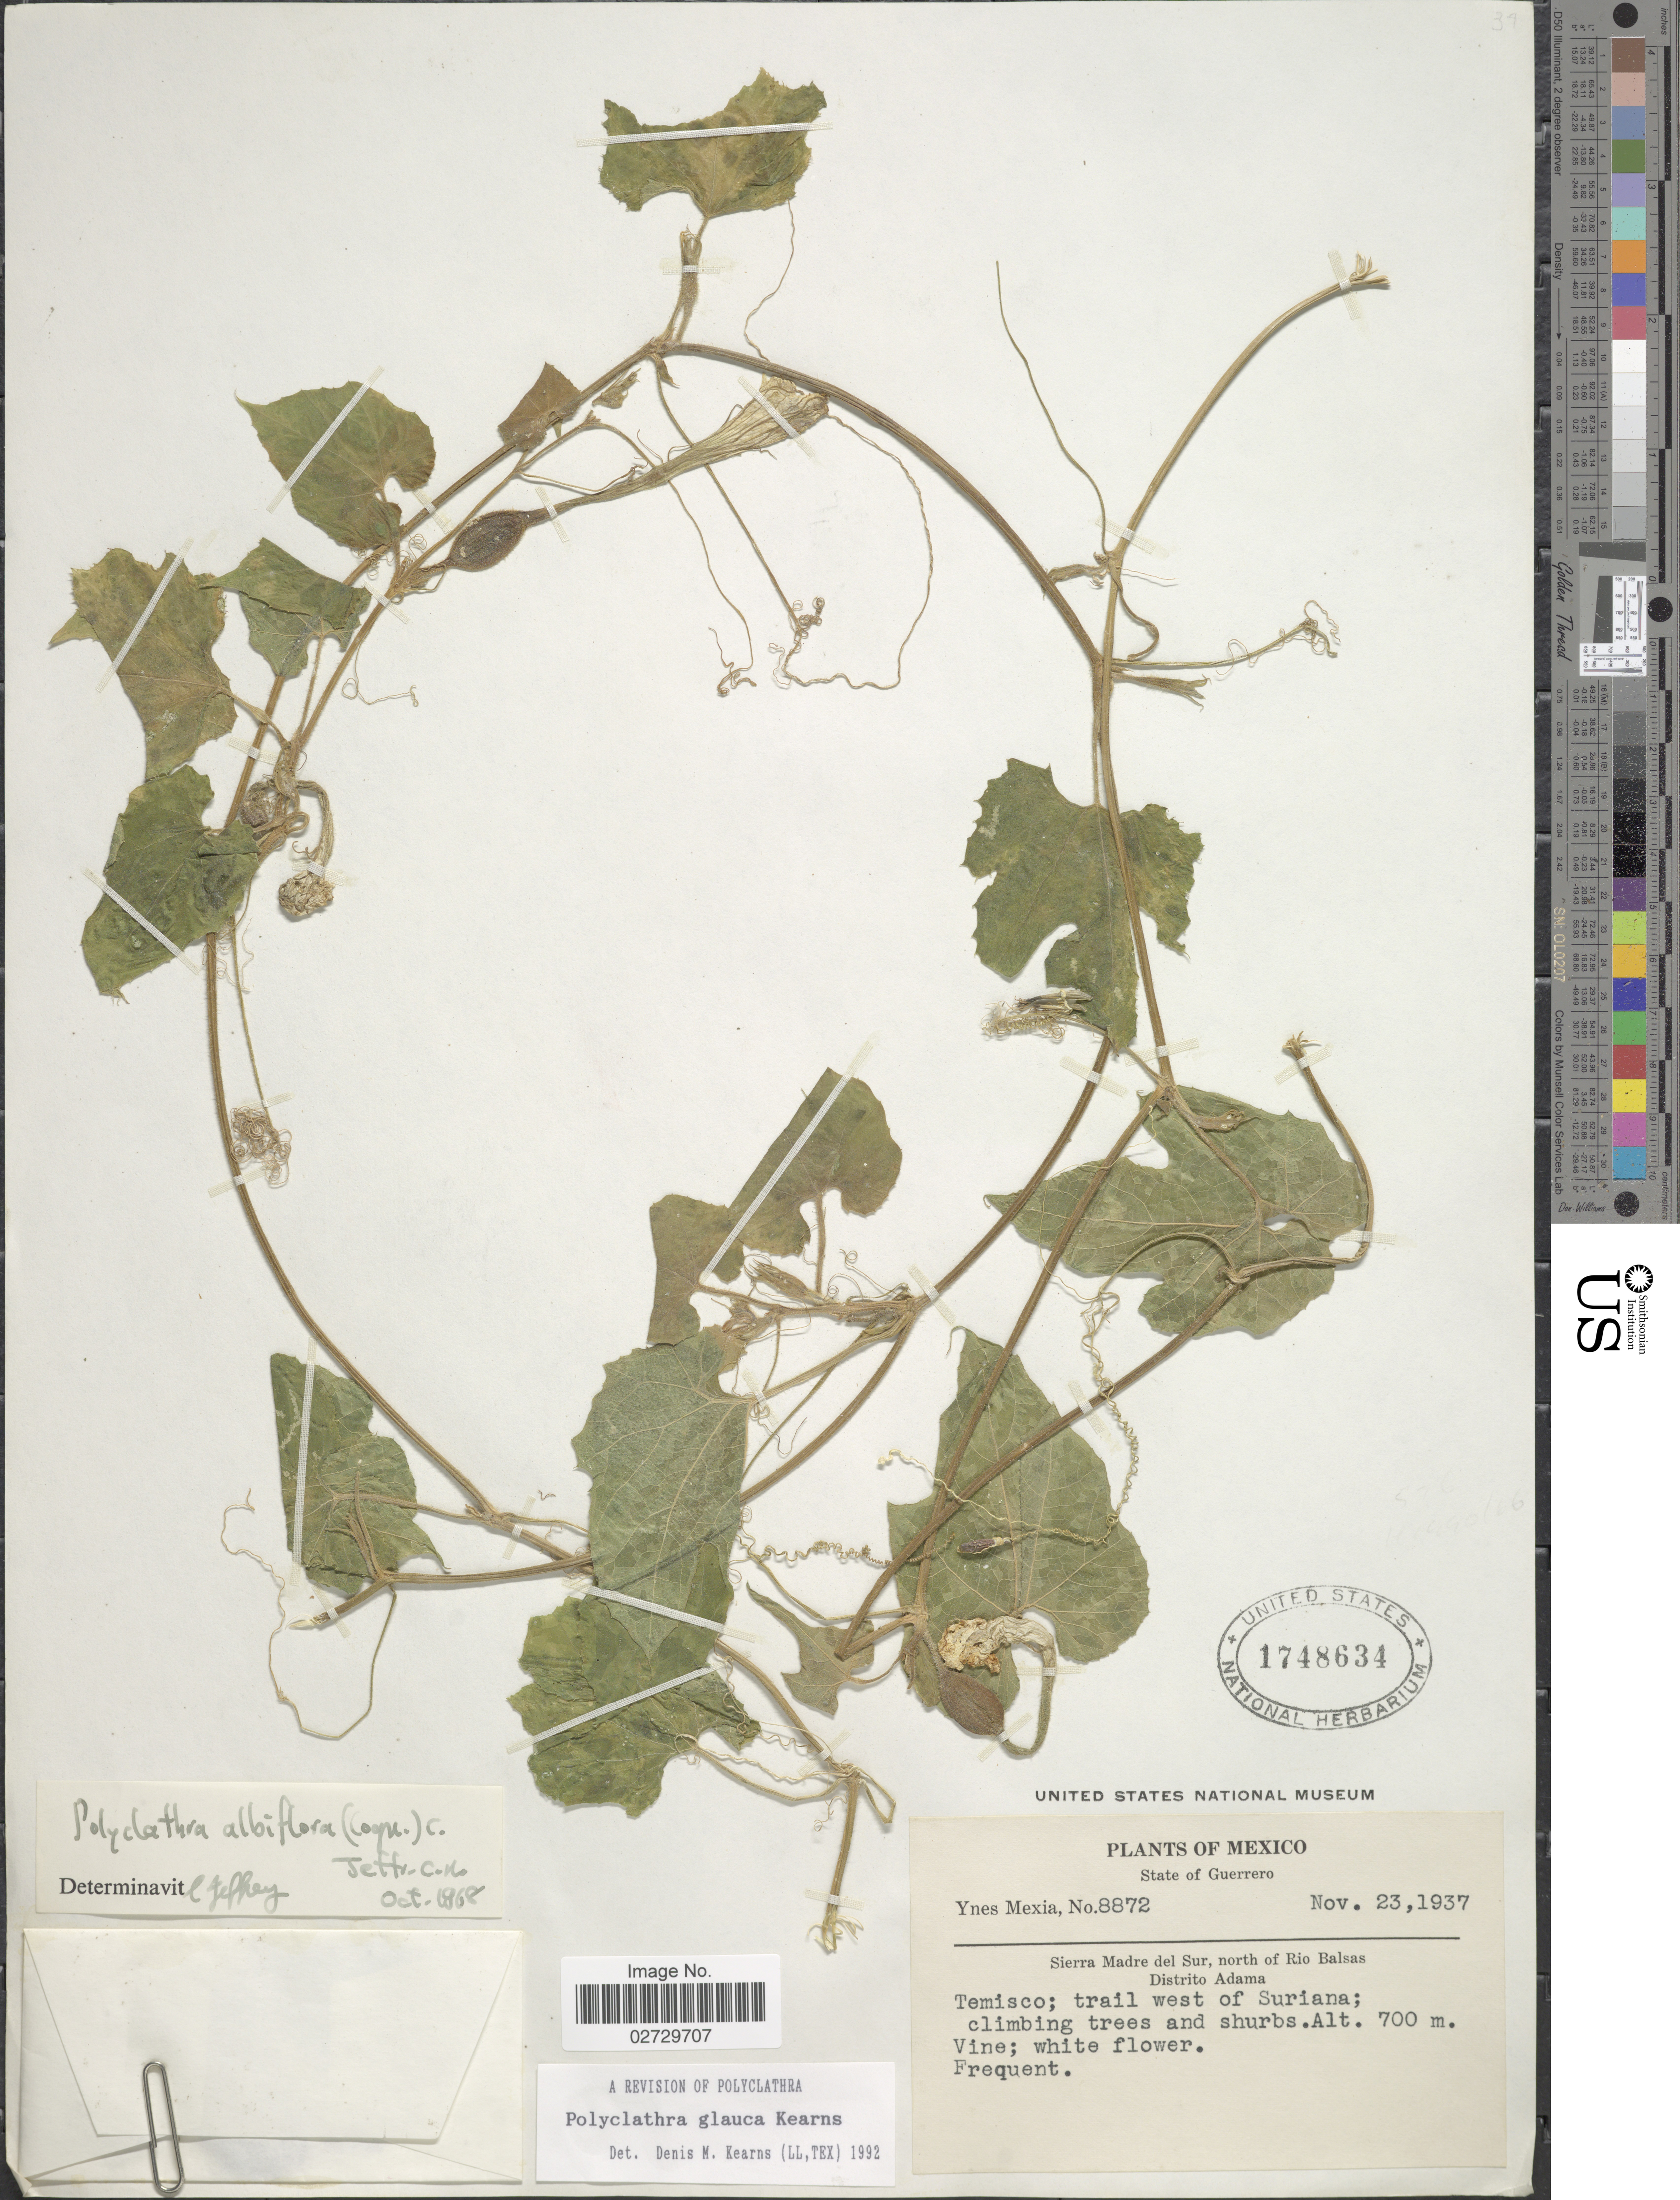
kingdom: Plantae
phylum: Tracheophyta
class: Magnoliopsida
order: Cucurbitales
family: Cucurbitaceae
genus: Polyclathra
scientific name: Polyclathra glauca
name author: Kearns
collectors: Y. Mexia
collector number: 8872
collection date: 1937-11-23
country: Mexico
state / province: Guerrero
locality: Sierra Madre del Sur, north of Rio Balsas. Distrito Adama. Temisco; trail west of Suriana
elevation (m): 700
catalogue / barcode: US 1748634